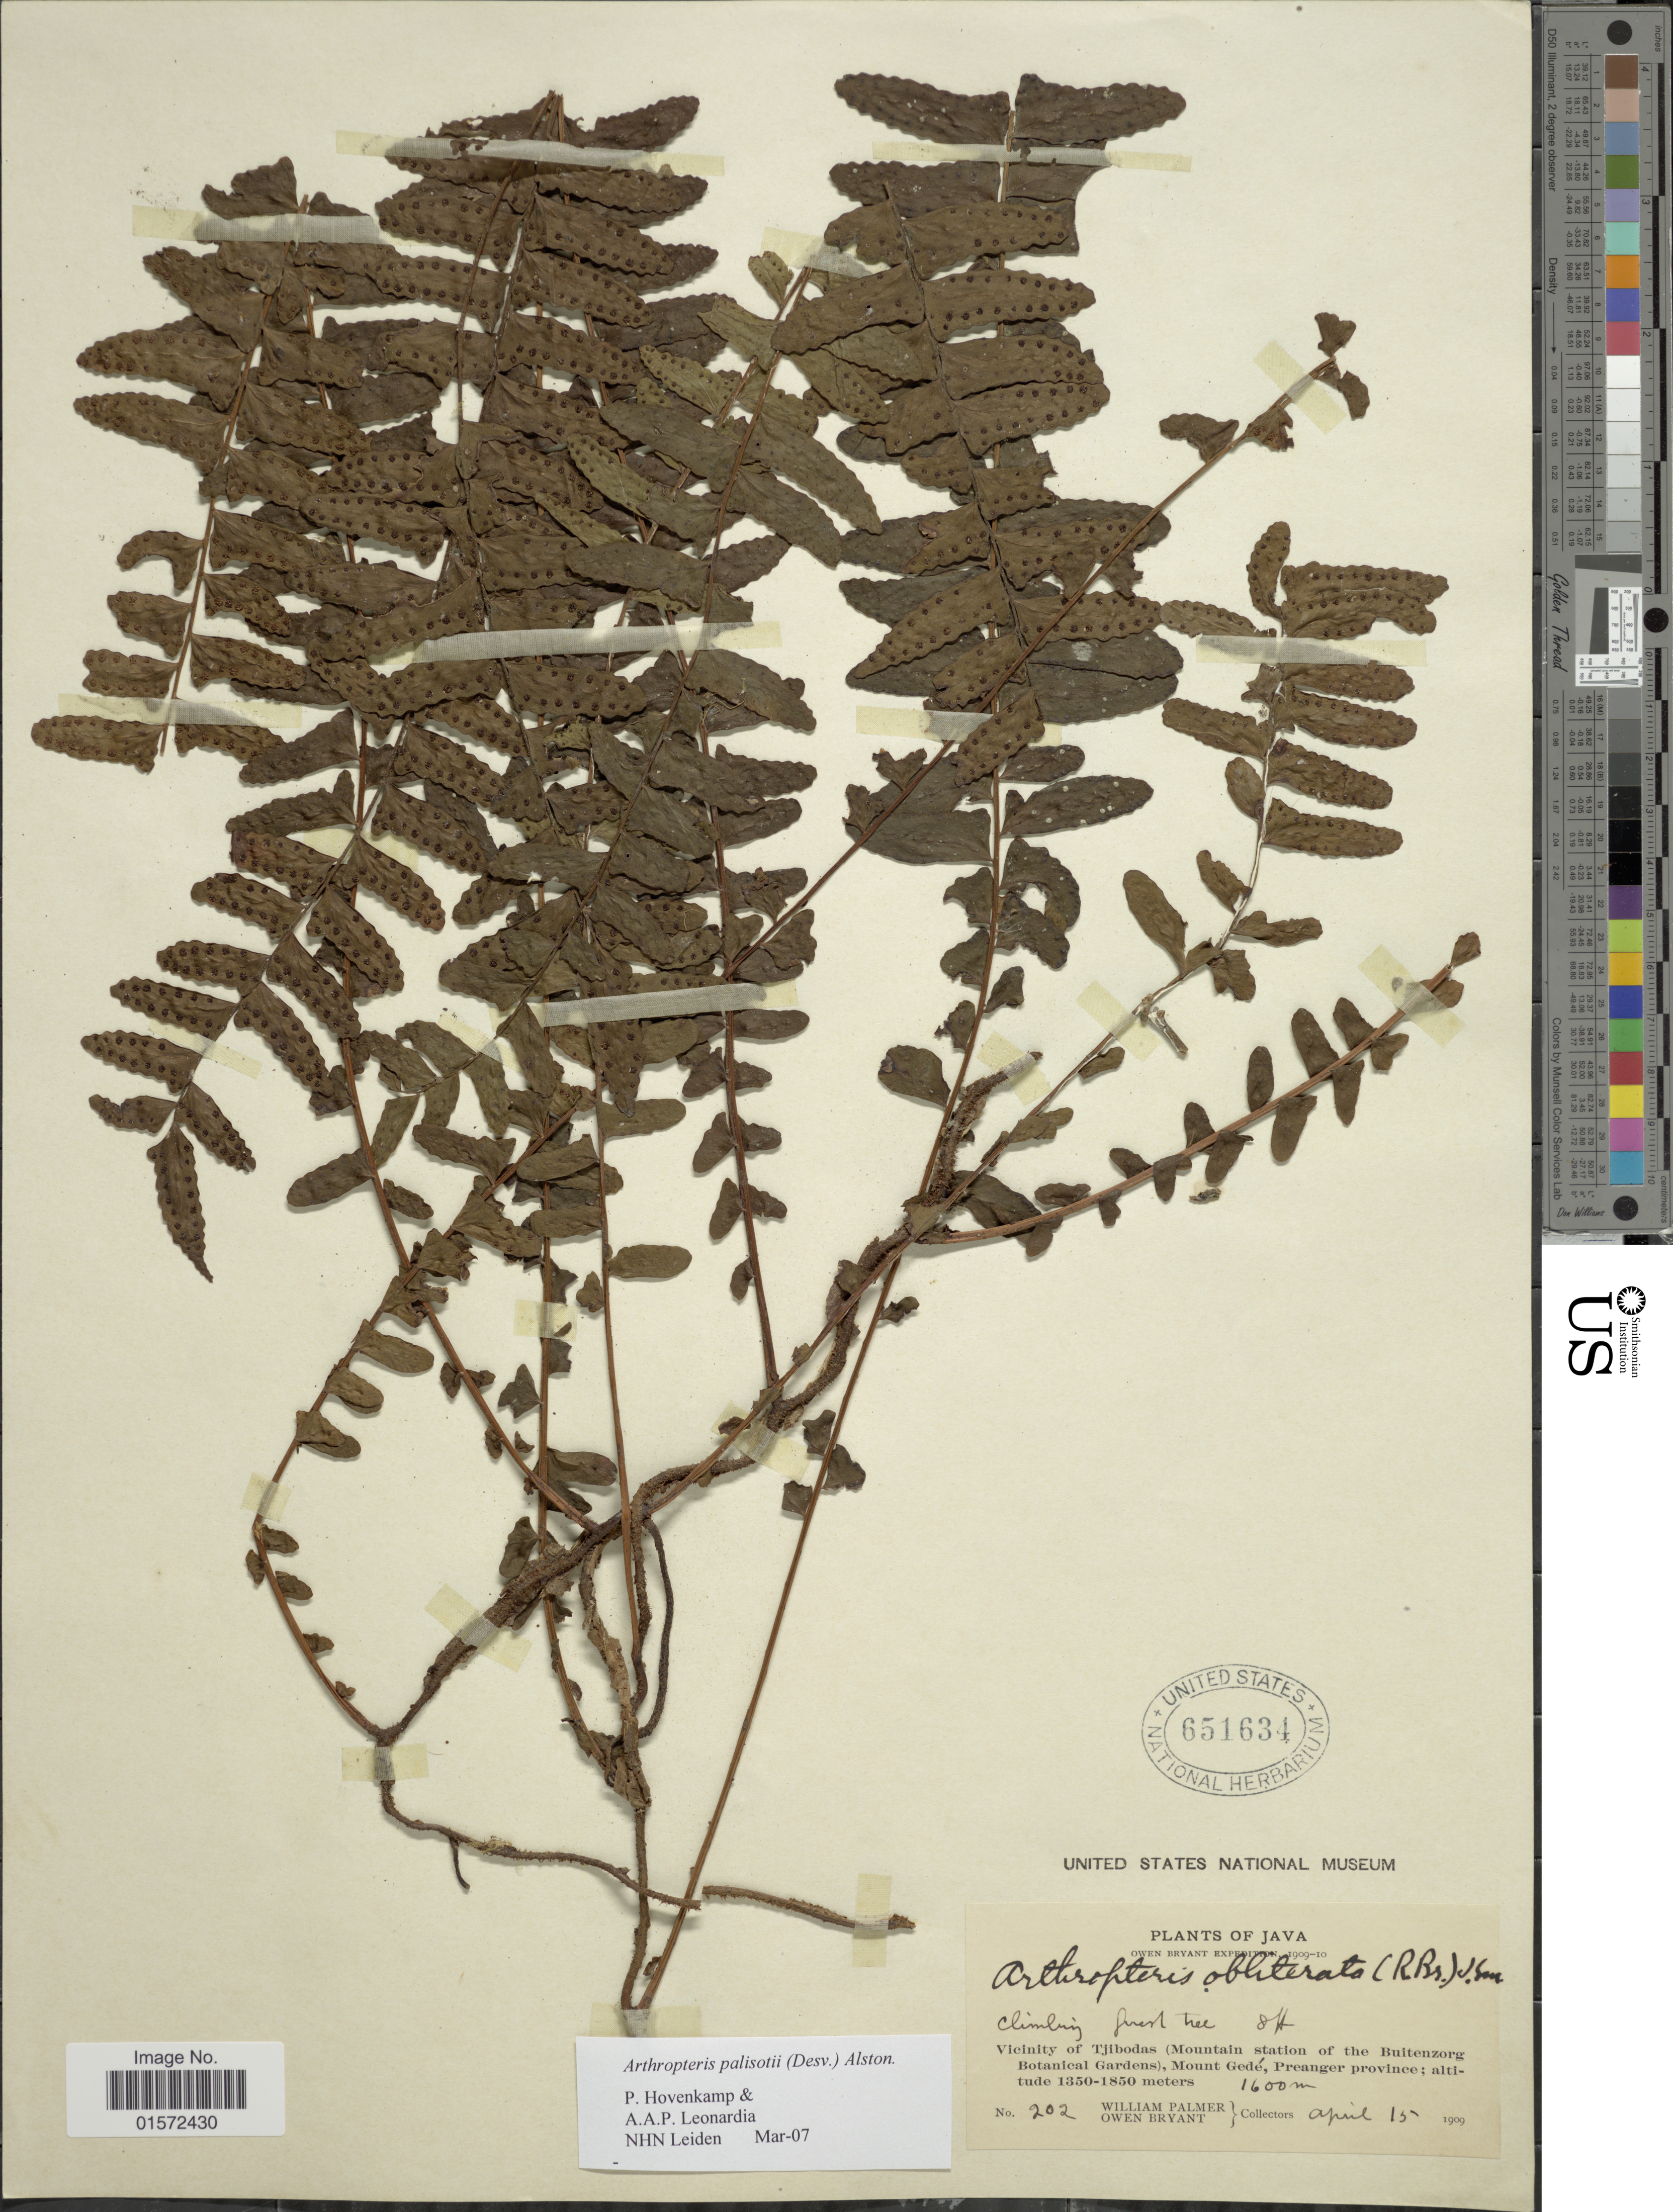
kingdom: Plantae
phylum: Tracheophyta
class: Polypodiopsida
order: Polypodiales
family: Tectariaceae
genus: Arthropteris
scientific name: Arthropteris palisotii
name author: (Desv.) Alston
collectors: W. Palmer & O. Bryant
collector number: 202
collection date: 1909-04-15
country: Indonesia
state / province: Java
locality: Vicinity of Tjibodas (mountain station of the Buitenzorg botanical gardens)Mount Gede, Preanger province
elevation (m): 1600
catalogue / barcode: US 651634